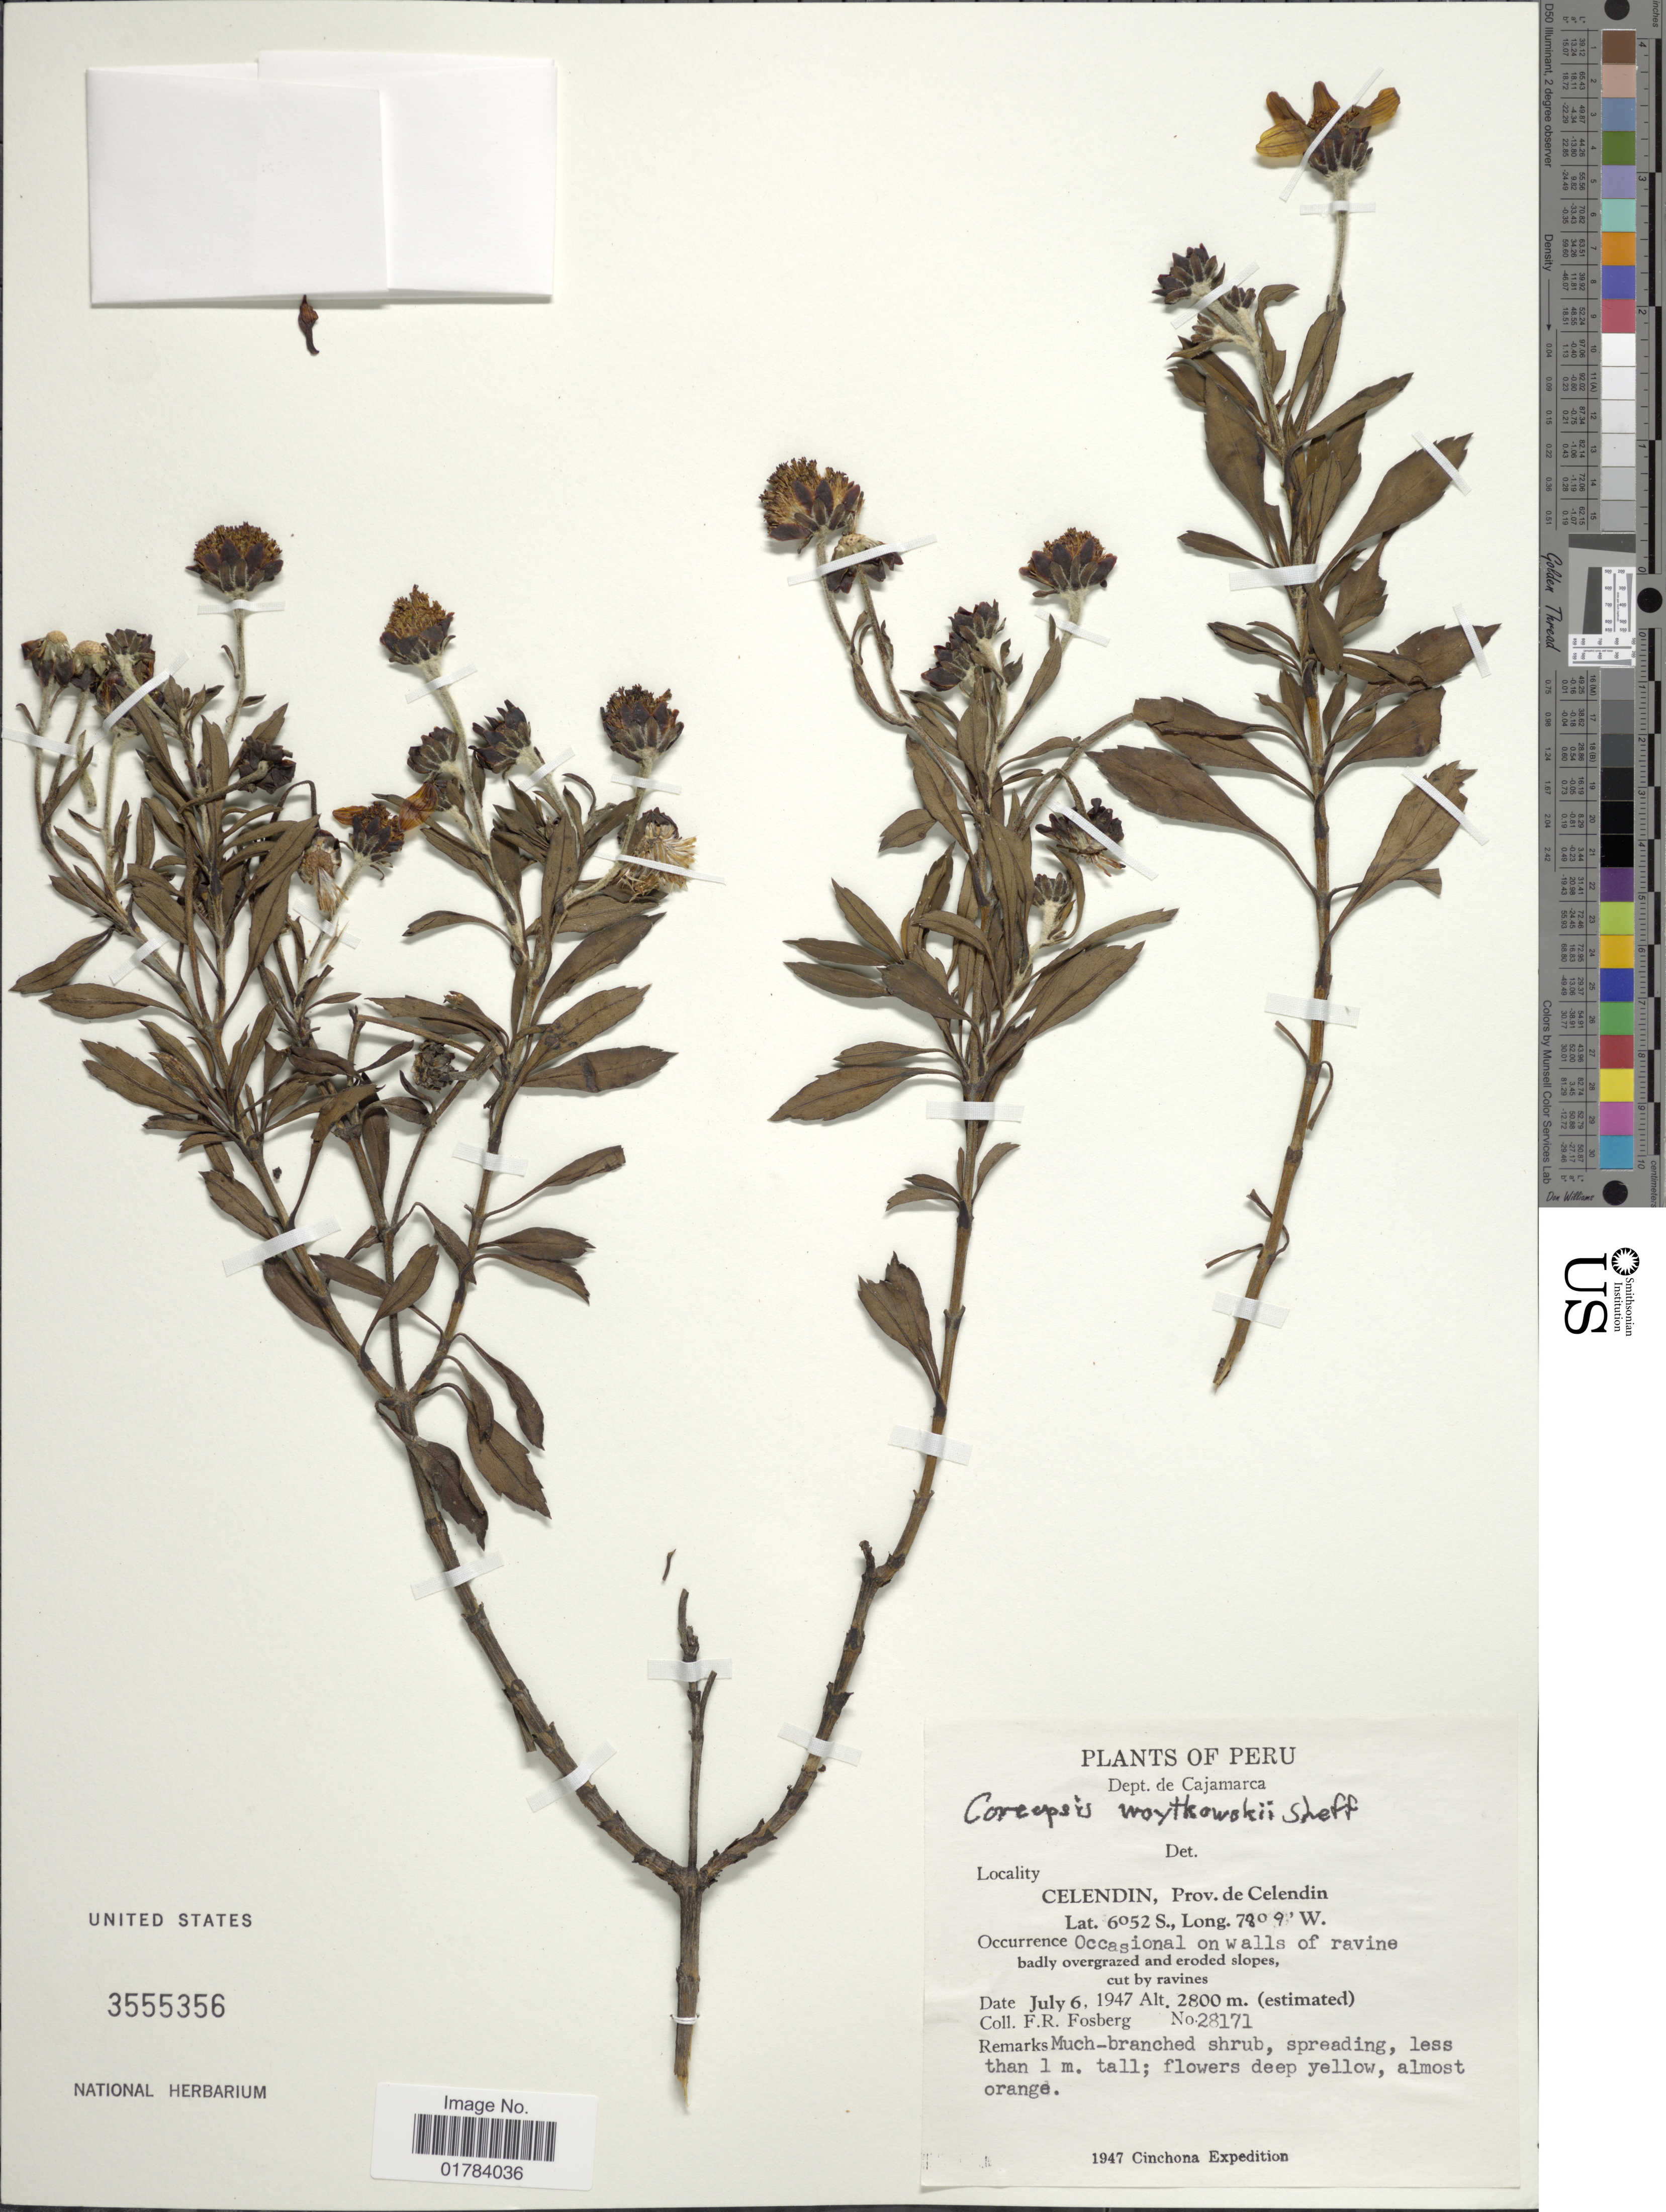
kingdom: Plantae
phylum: Tracheophyta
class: Magnoliopsida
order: Asterales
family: Asteraceae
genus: Coreopsis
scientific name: Coreopsis woytkowskii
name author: Sherff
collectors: F. R. Fosberg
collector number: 28171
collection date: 1947-07-06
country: Peru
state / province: Cajamarca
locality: Celendin, Prov. de Celendin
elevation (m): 2800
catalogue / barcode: US 3555356